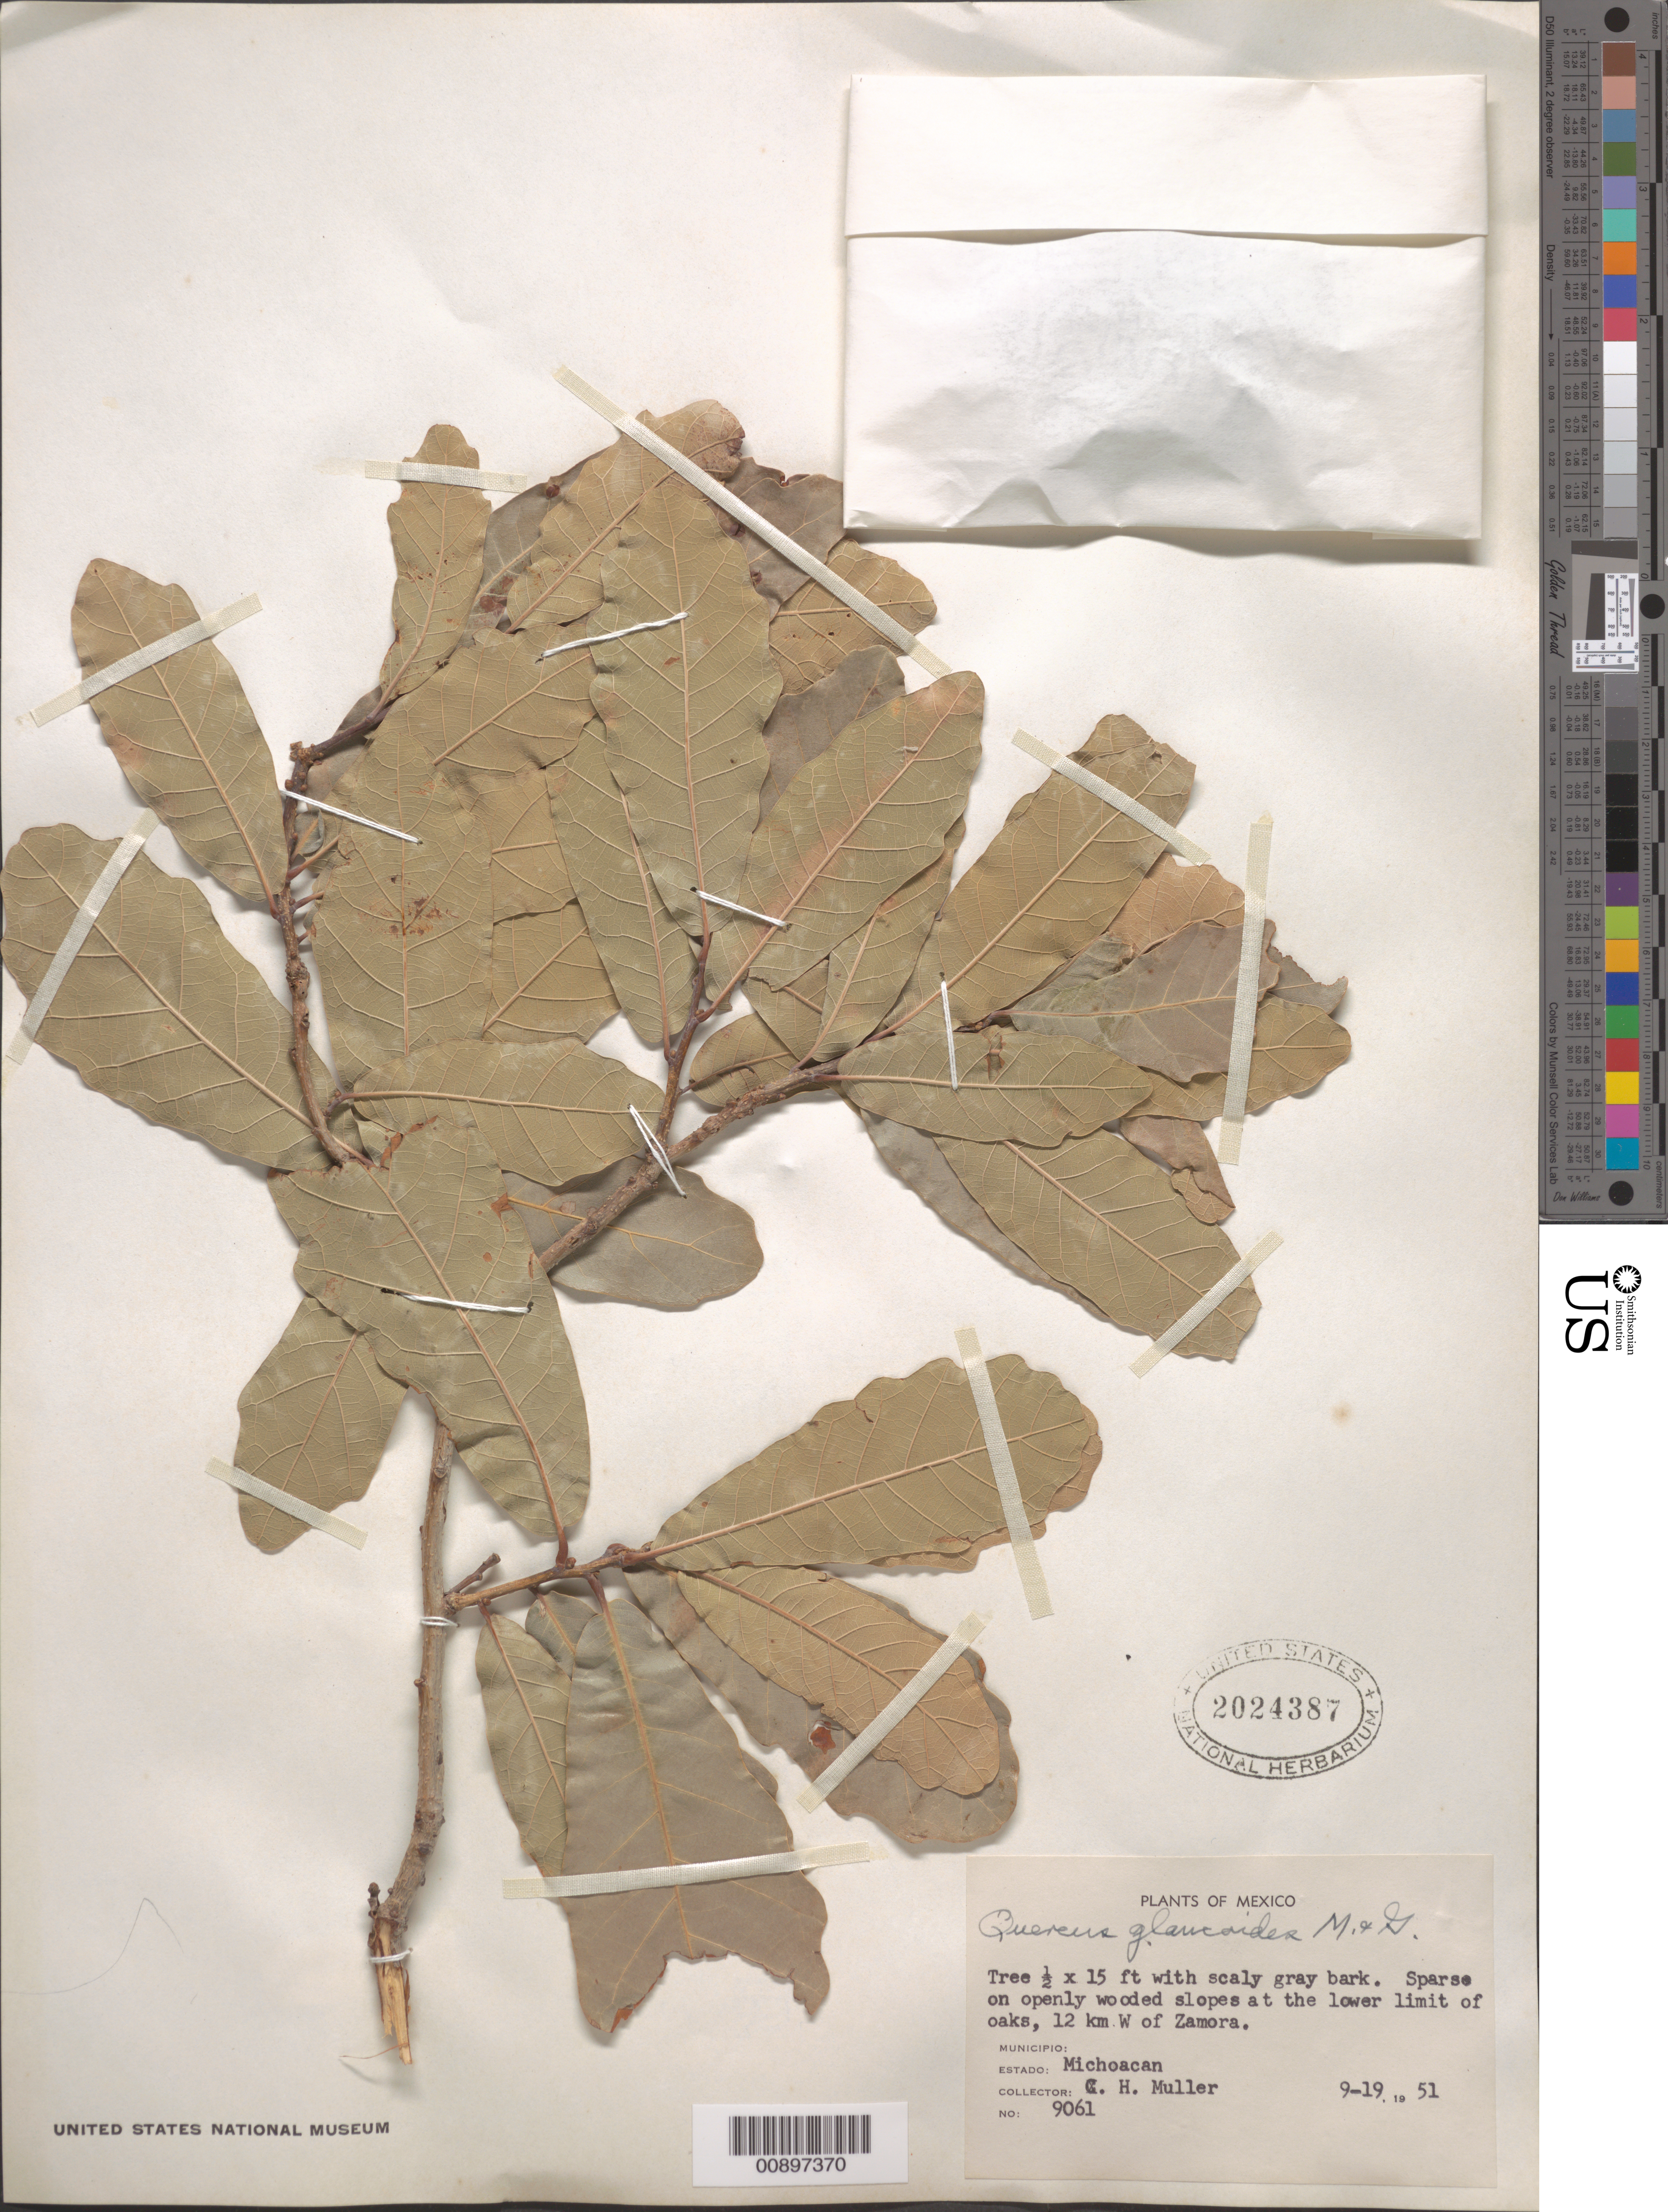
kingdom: Plantae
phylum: Tracheophyta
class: Magnoliopsida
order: Fagales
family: Fagaceae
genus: Quercus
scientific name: Quercus glaucoides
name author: M. Martens & Galeotti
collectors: C. H. Muller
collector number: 9061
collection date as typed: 19 Sep 1951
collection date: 1951-09-19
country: Mexico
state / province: Michoacán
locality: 12 km W of Zamora, Michoacán.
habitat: On openly wooded slopes at the lower limit of oaks.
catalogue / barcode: US 2024387